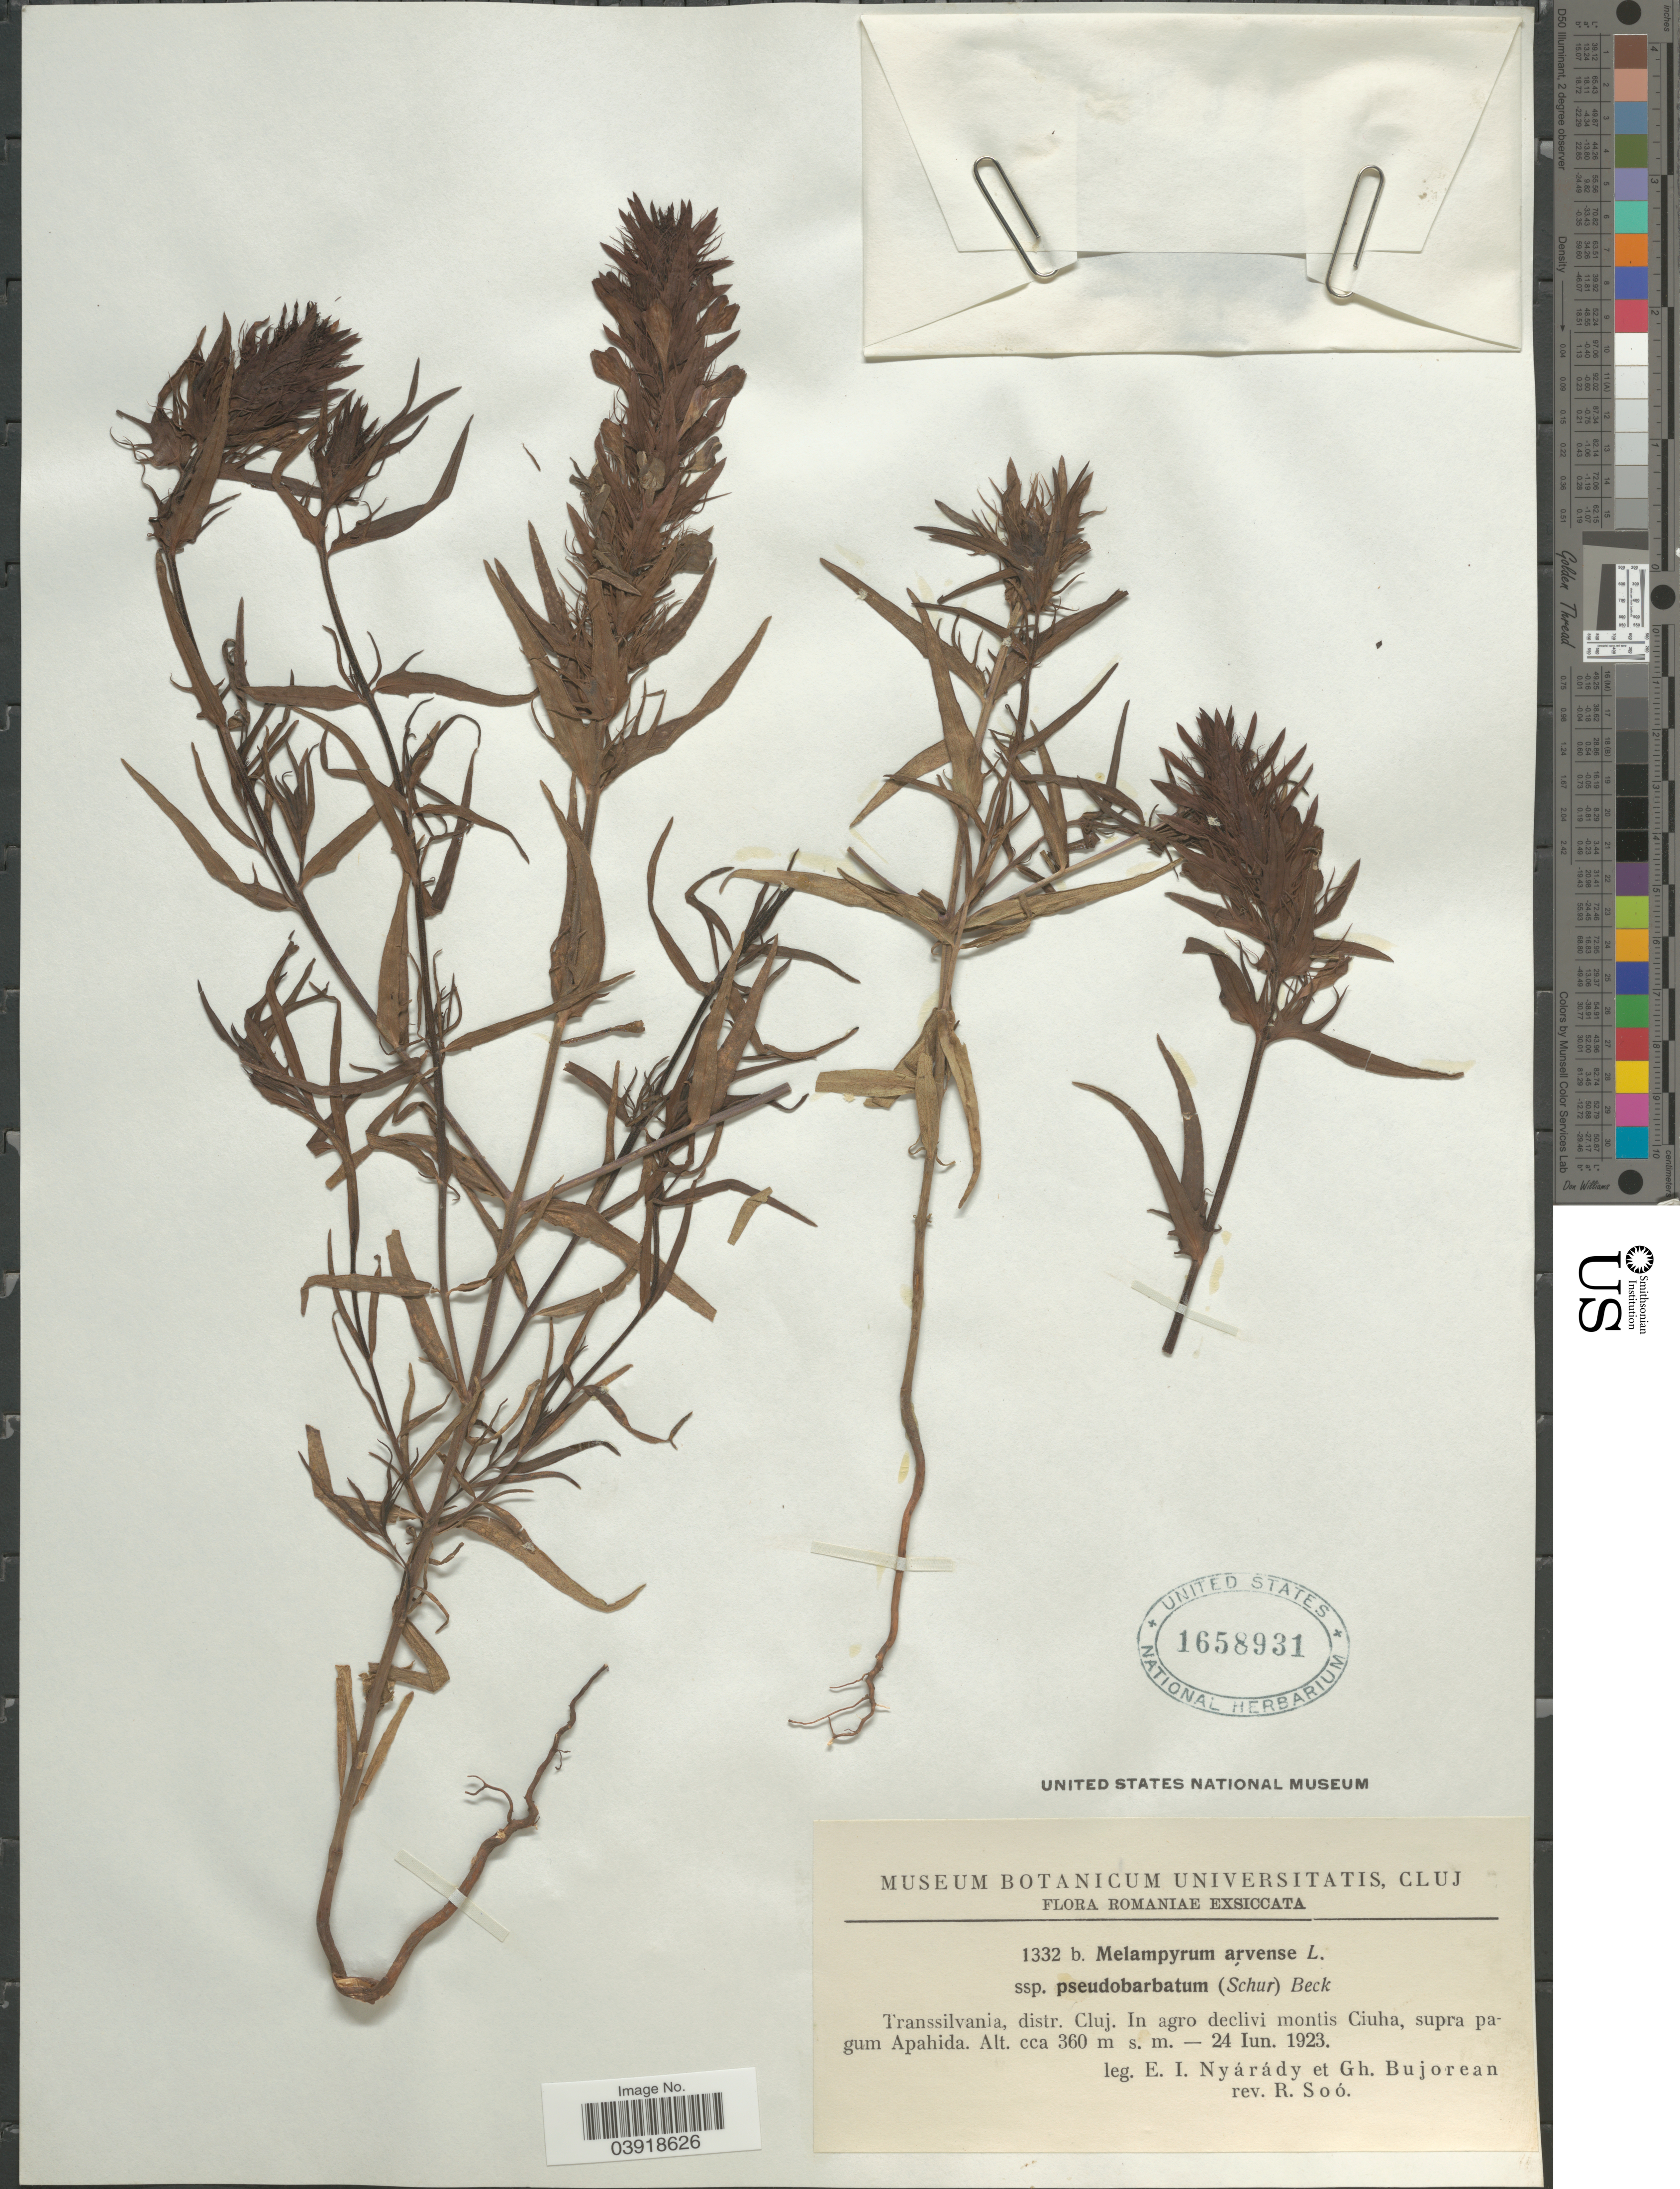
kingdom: Plantae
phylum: Tracheophyta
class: Magnoliopsida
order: Lamiales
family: Orobanchaceae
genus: Melampyrum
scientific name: Melampyrum arvense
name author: L.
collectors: E. Nyarady, G. Bujorean & R. Soó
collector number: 1332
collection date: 1923-06-24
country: Romania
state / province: Cluj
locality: Transsilvania, distr. Cluj. In agro declivi montis Ciuha, supra pagum Apahida.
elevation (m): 360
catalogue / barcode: US 1658931